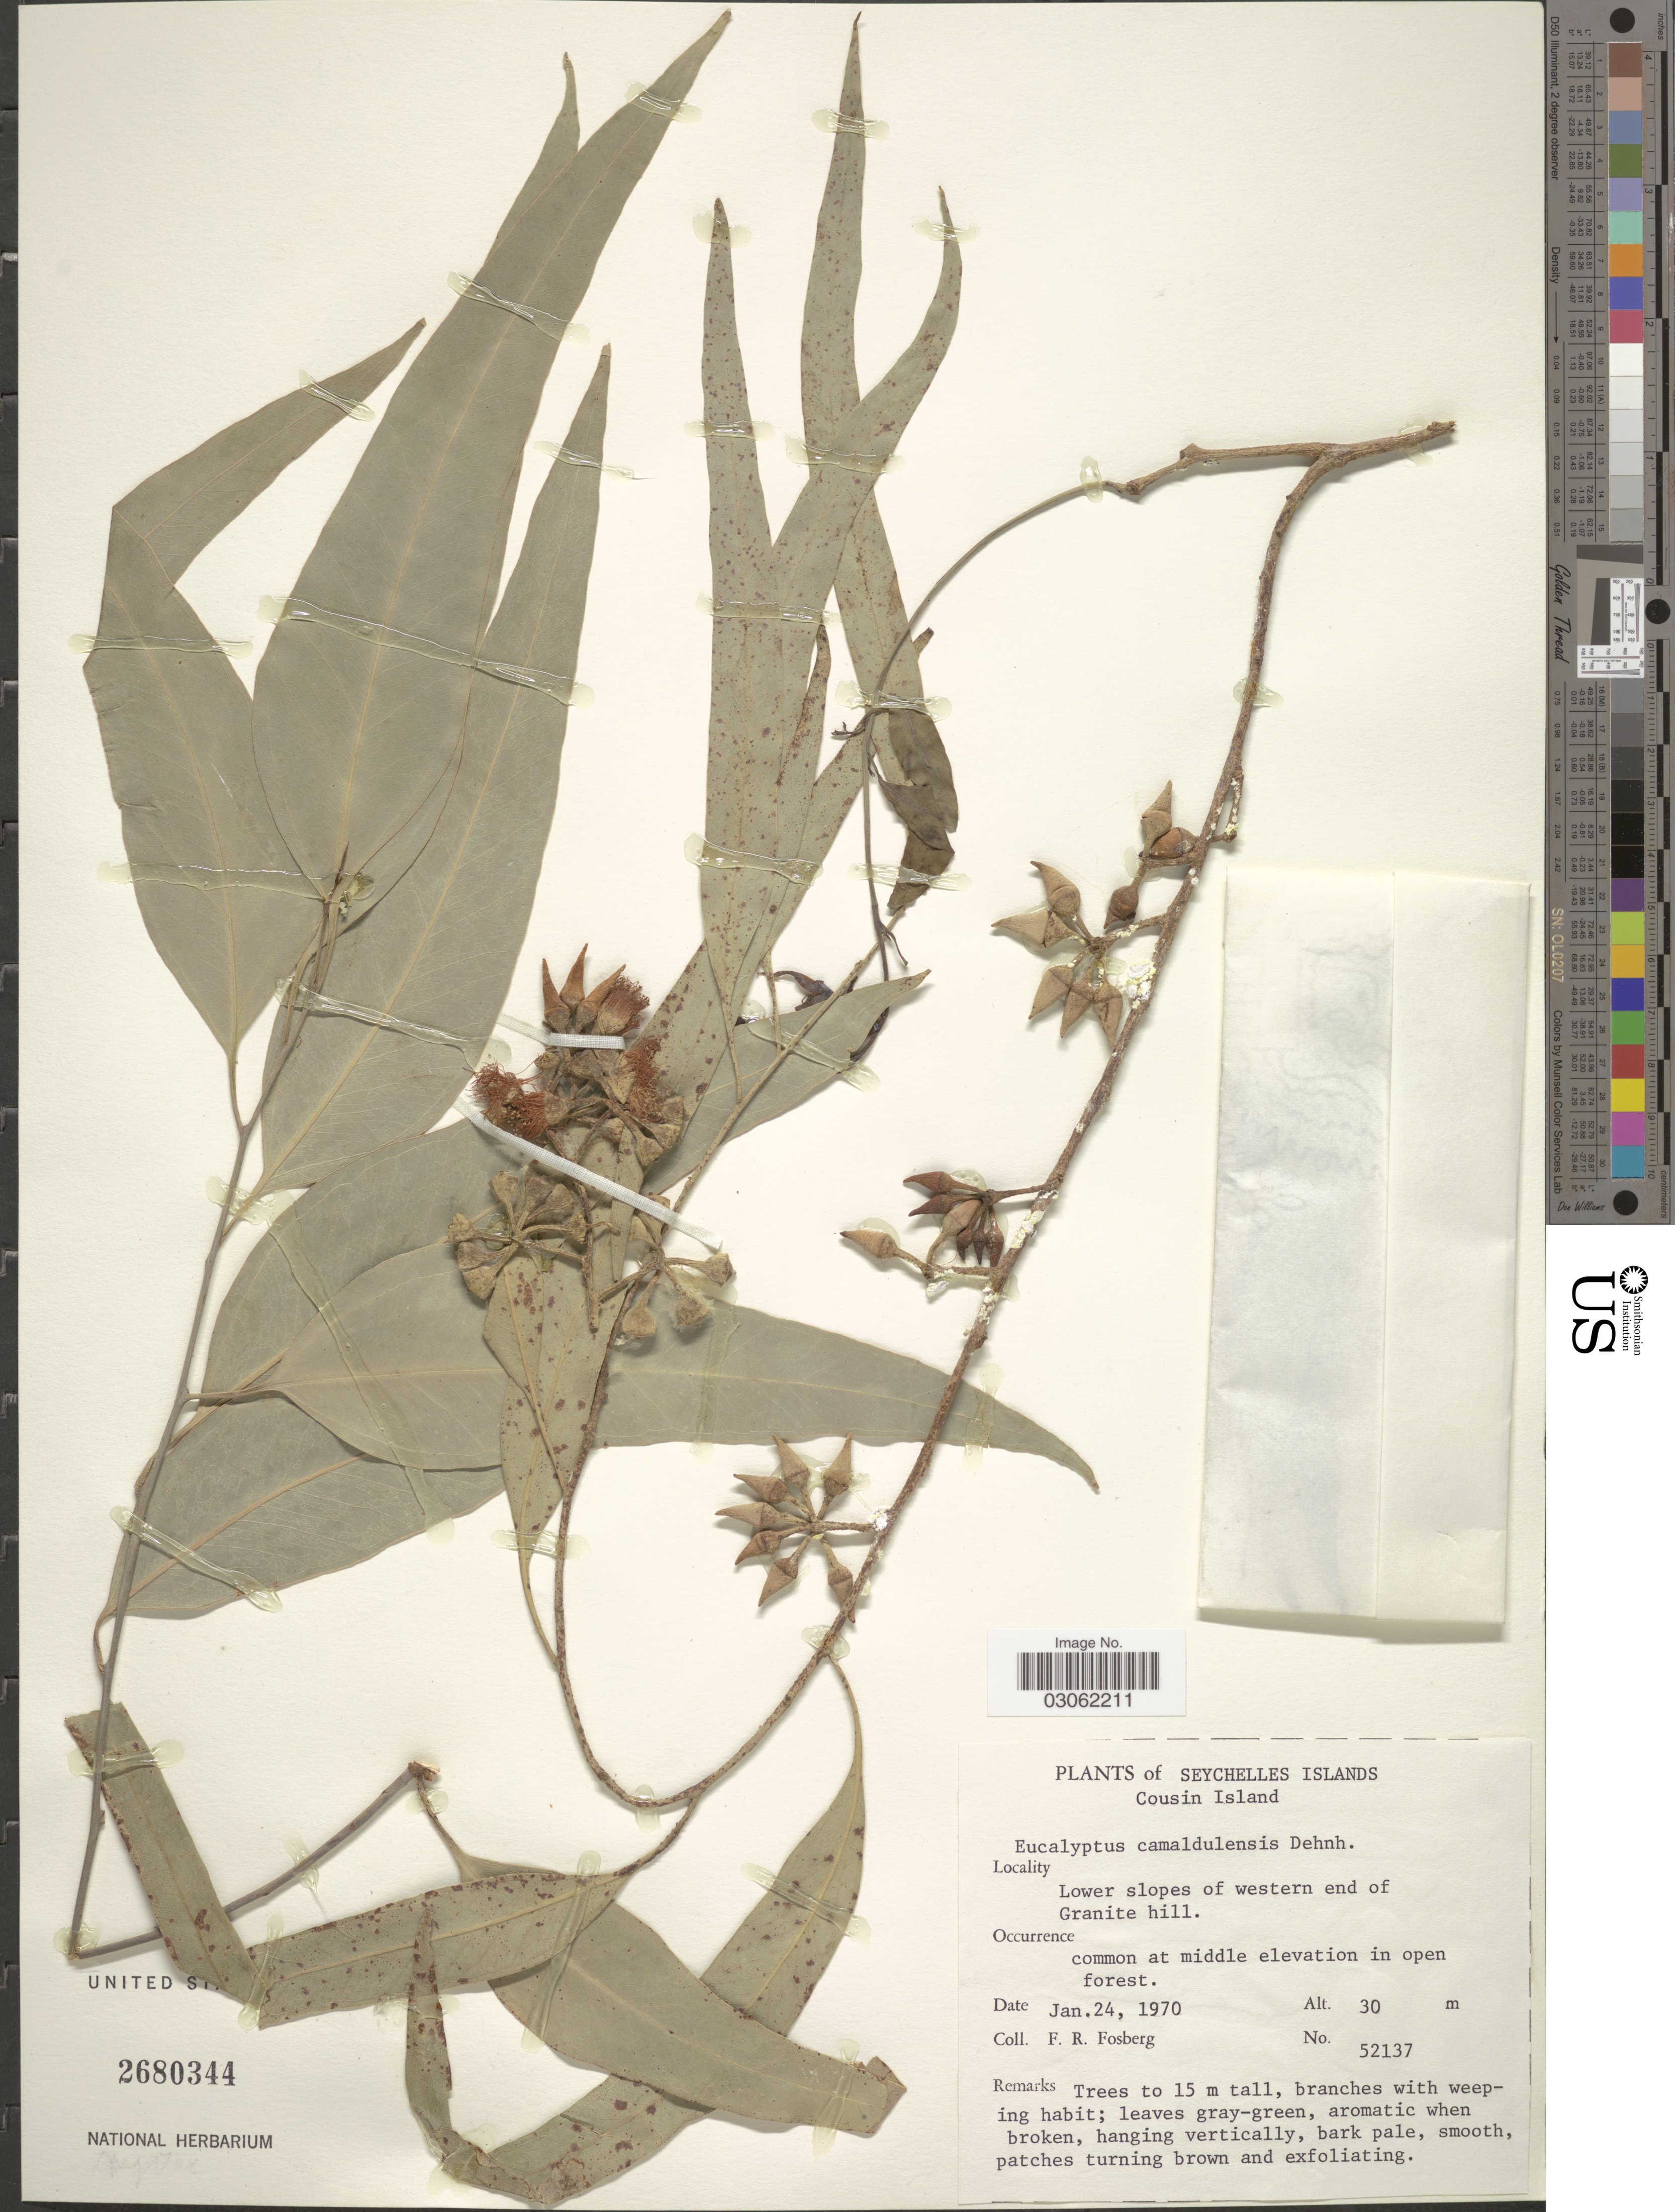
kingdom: Plantae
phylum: Tracheophyta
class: Magnoliopsida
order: Myrtales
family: Myrtaceae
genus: Eucalyptus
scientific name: Eucalyptus camaldulensis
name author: Dehnh.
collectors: F. R. Fosberg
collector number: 52137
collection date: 1970-01-24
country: Seychelles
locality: Seychelles Islands. Cousin Island. Lower slopes of western end of Granite hill.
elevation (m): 30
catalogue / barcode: US 2680344